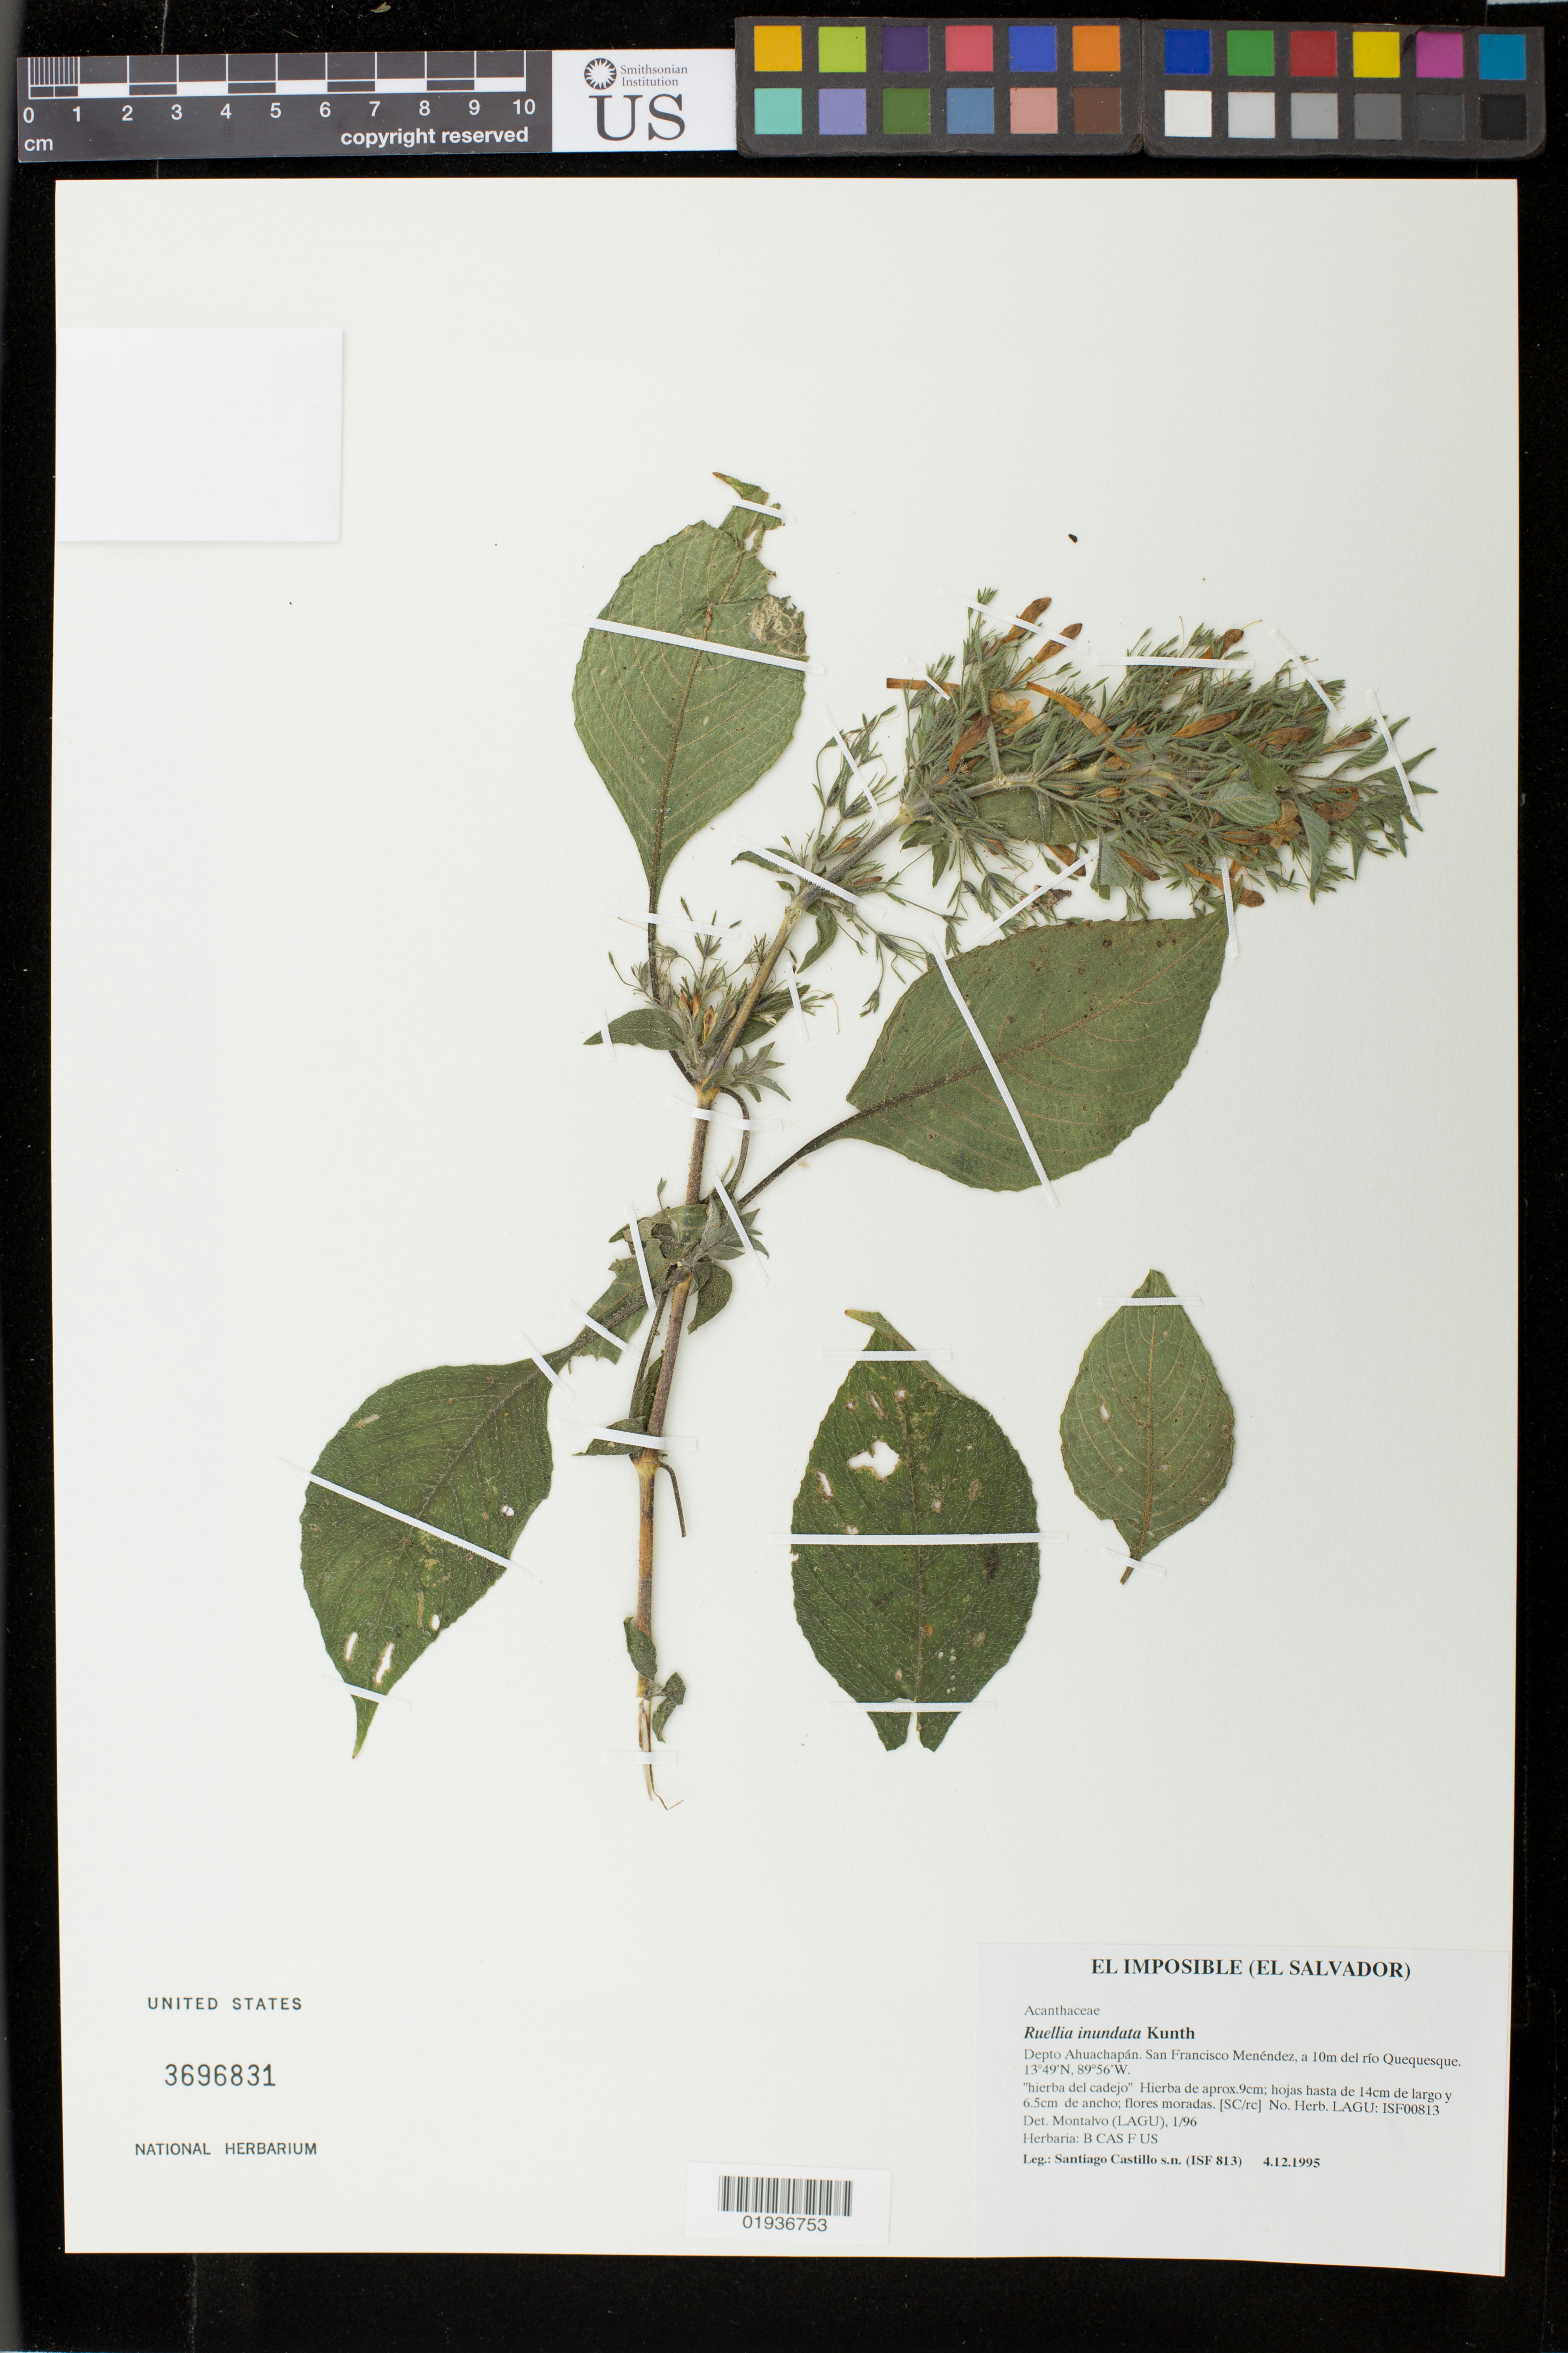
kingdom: Plantae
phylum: Tracheophyta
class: Magnoliopsida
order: Lamiales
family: Acanthaceae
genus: Ruellia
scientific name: Ruellia inundata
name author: Kunth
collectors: S. Castillo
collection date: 1995-04-12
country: El Salvador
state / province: Ahuachapán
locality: San Francisco Menéndez, a 10 m del rio Quequesque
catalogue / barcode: US 3696831